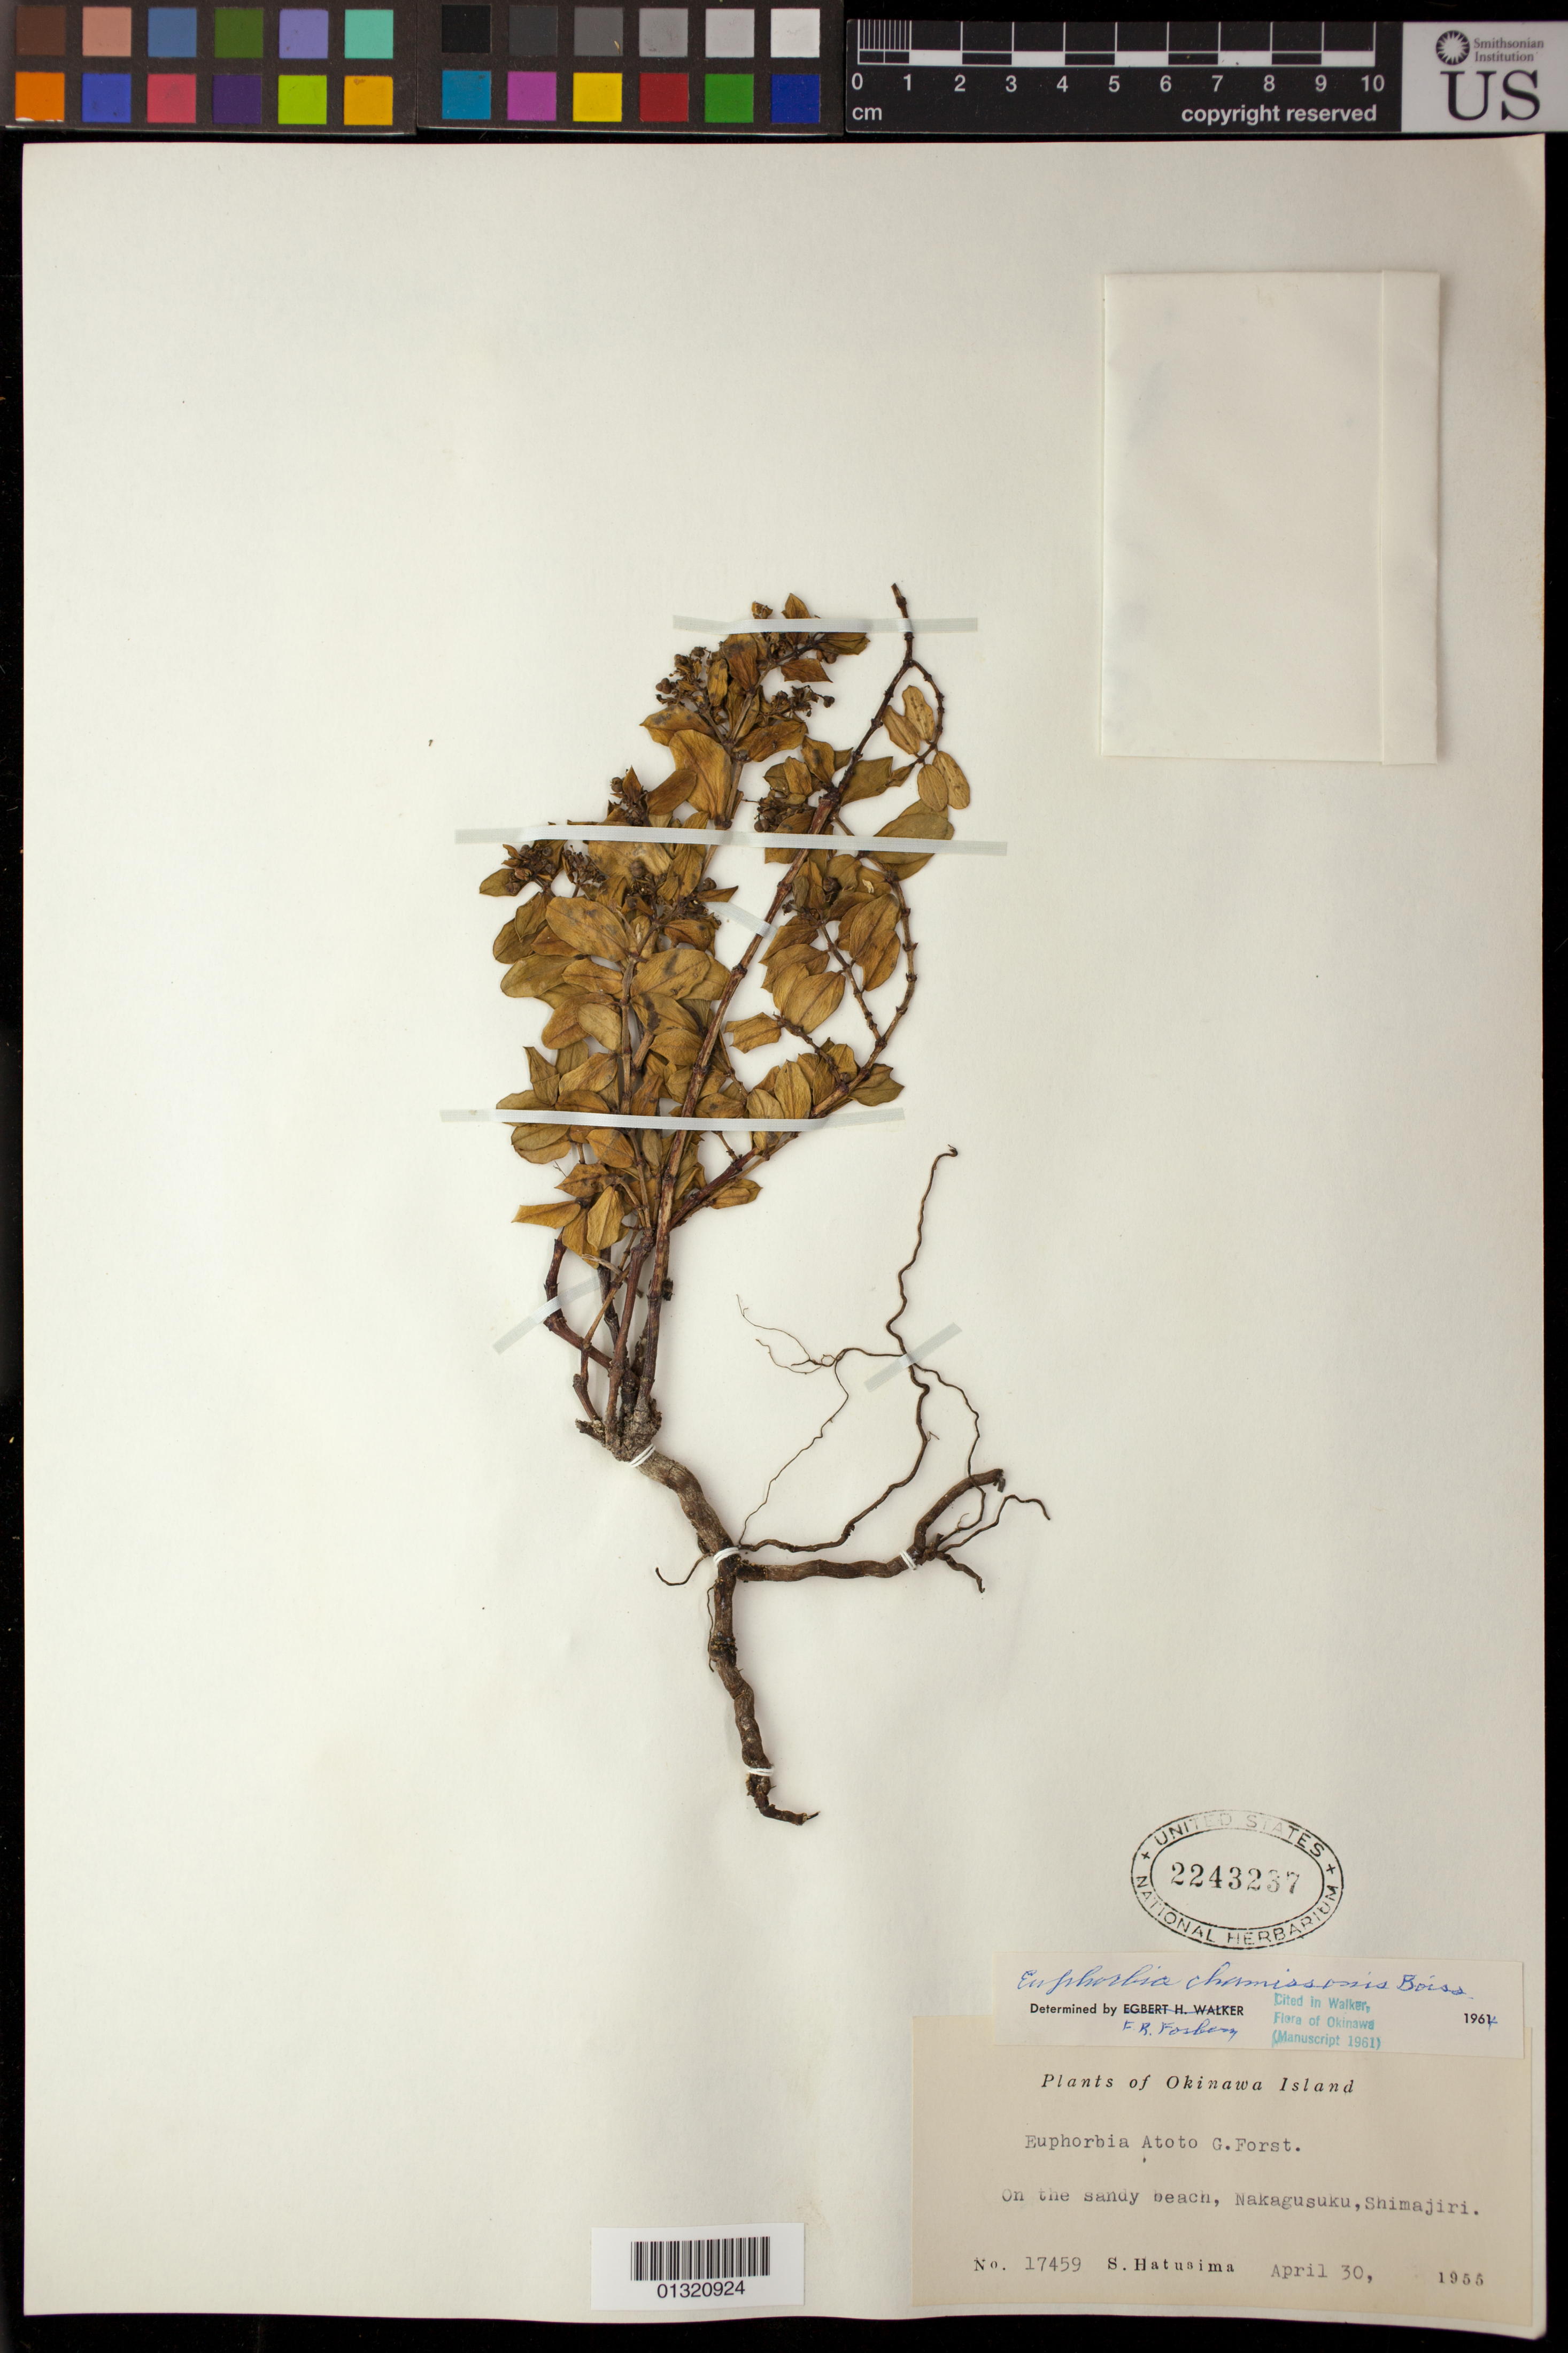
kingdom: Plantae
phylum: Tracheophyta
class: Magnoliopsida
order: Malpighiales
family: Euphorbiaceae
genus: Euphorbia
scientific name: Euphorbia chamissonis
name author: (Klotzsch ex Klotzsch & Garcke) Boiss.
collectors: S. Hatusima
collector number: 17459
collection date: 1955-04-30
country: Japan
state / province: Okinawa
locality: Nakagusuku, Shimajiri, , beach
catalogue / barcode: US 2243237